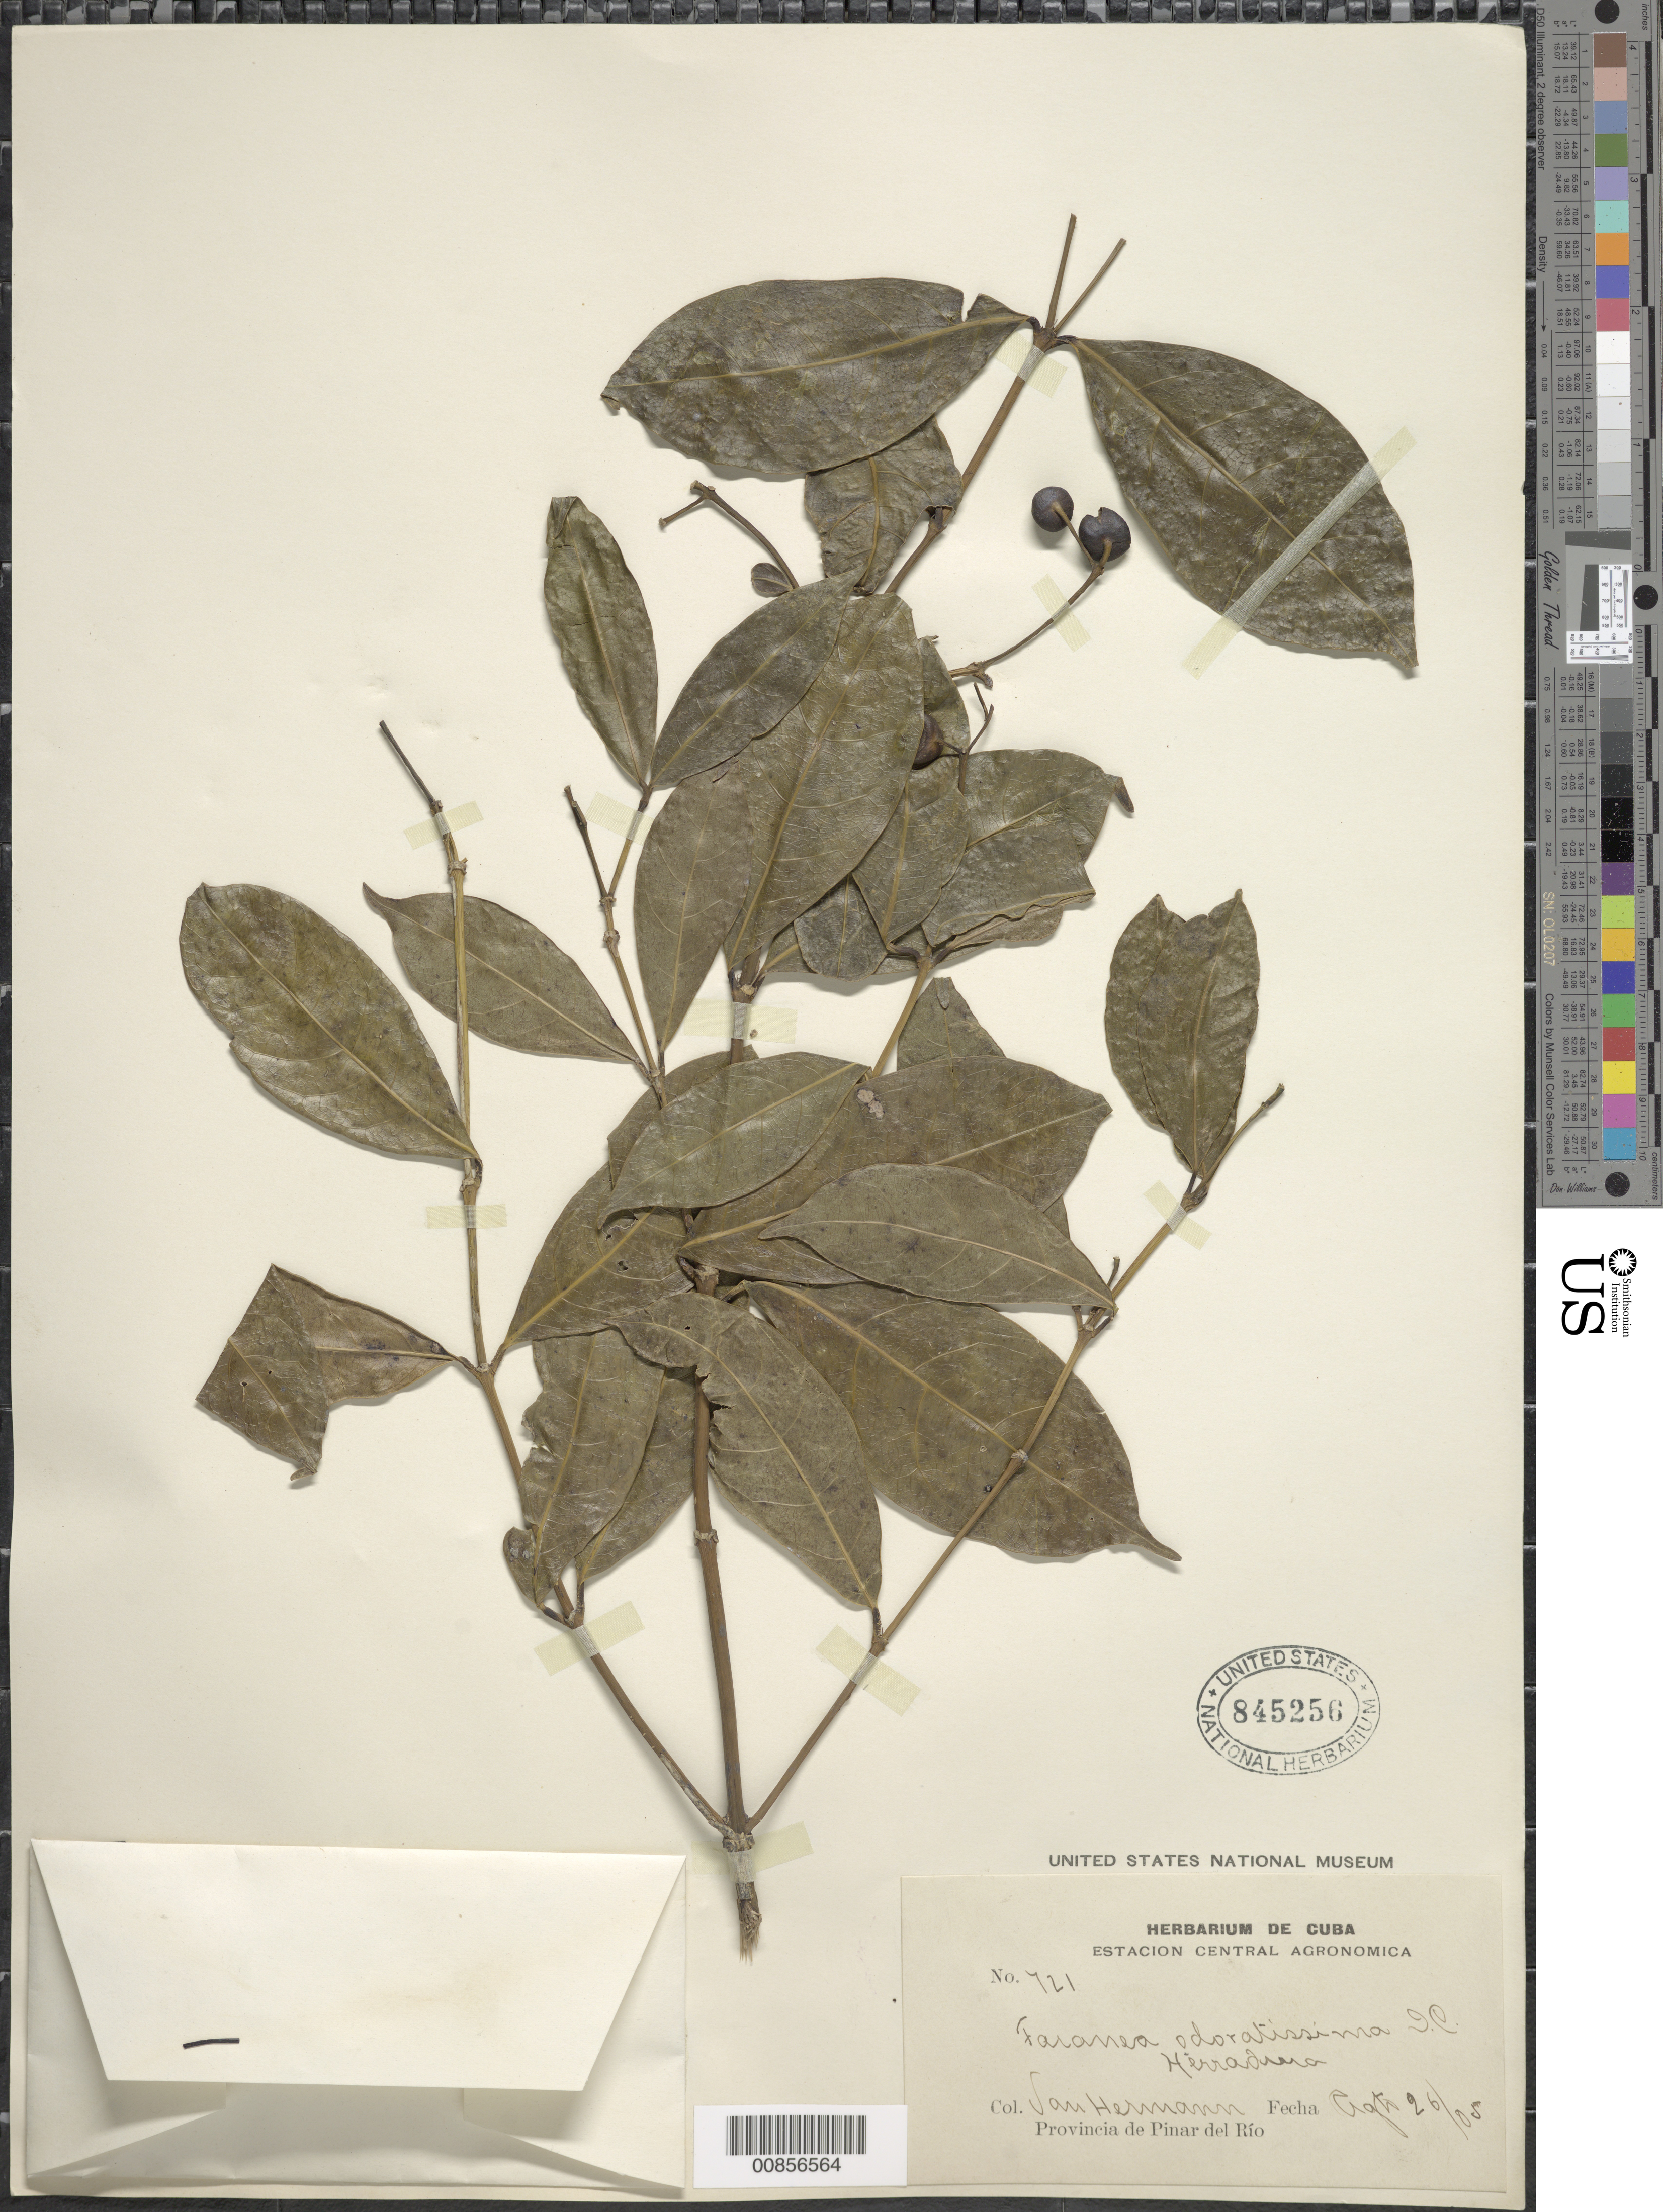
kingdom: Plantae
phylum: Tracheophyta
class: Magnoliopsida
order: Gentianales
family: Rubiaceae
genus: Faramea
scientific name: Faramea occidentalis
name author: (L.) A. Rich.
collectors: H. A. Van Hermann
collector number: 721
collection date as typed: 26 Aug 1905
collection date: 1905-08-26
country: Cuba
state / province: Pinar del Río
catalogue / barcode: US 845256